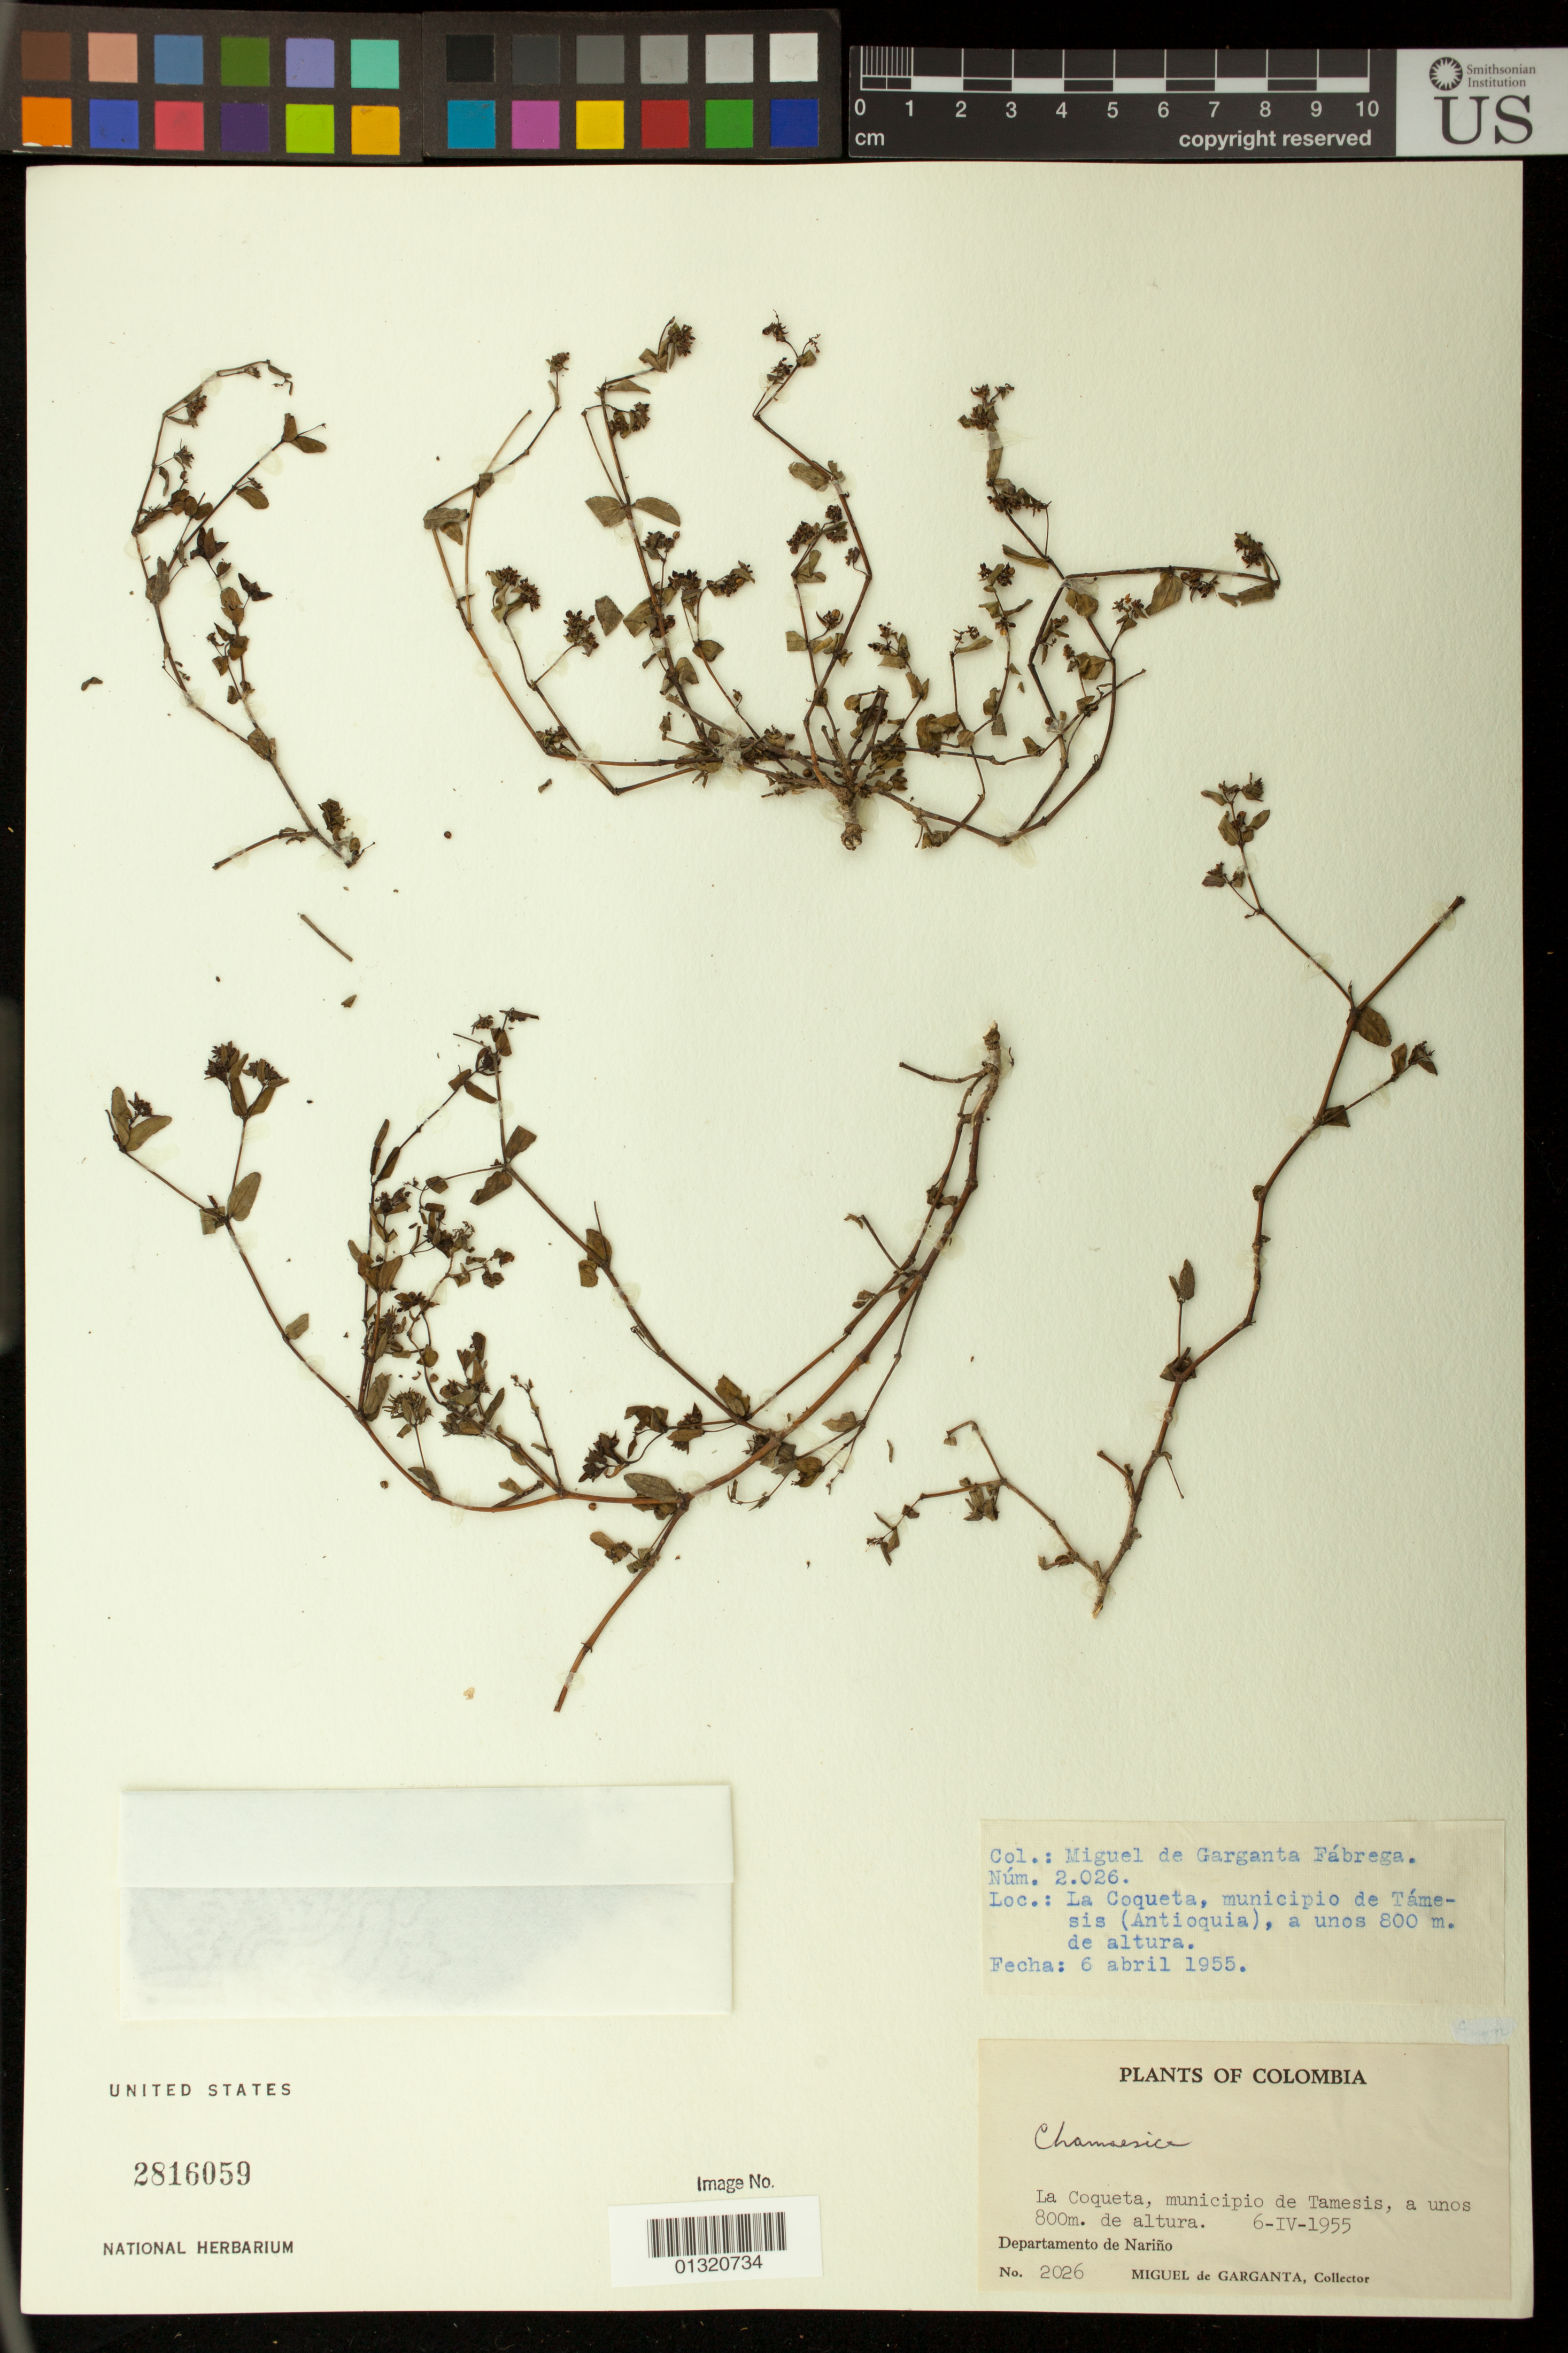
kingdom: Plantae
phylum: Tracheophyta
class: Magnoliopsida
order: Malpighiales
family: Euphorbiaceae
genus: Euphorbia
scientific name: Euphorbia sp.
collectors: M. Garganta-Fábrega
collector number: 2026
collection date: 1955-04-06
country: Colombia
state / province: Antioquia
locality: La Coqueta, municipio de Tamesis; Departamento de Narino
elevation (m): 800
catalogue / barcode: US 2816059